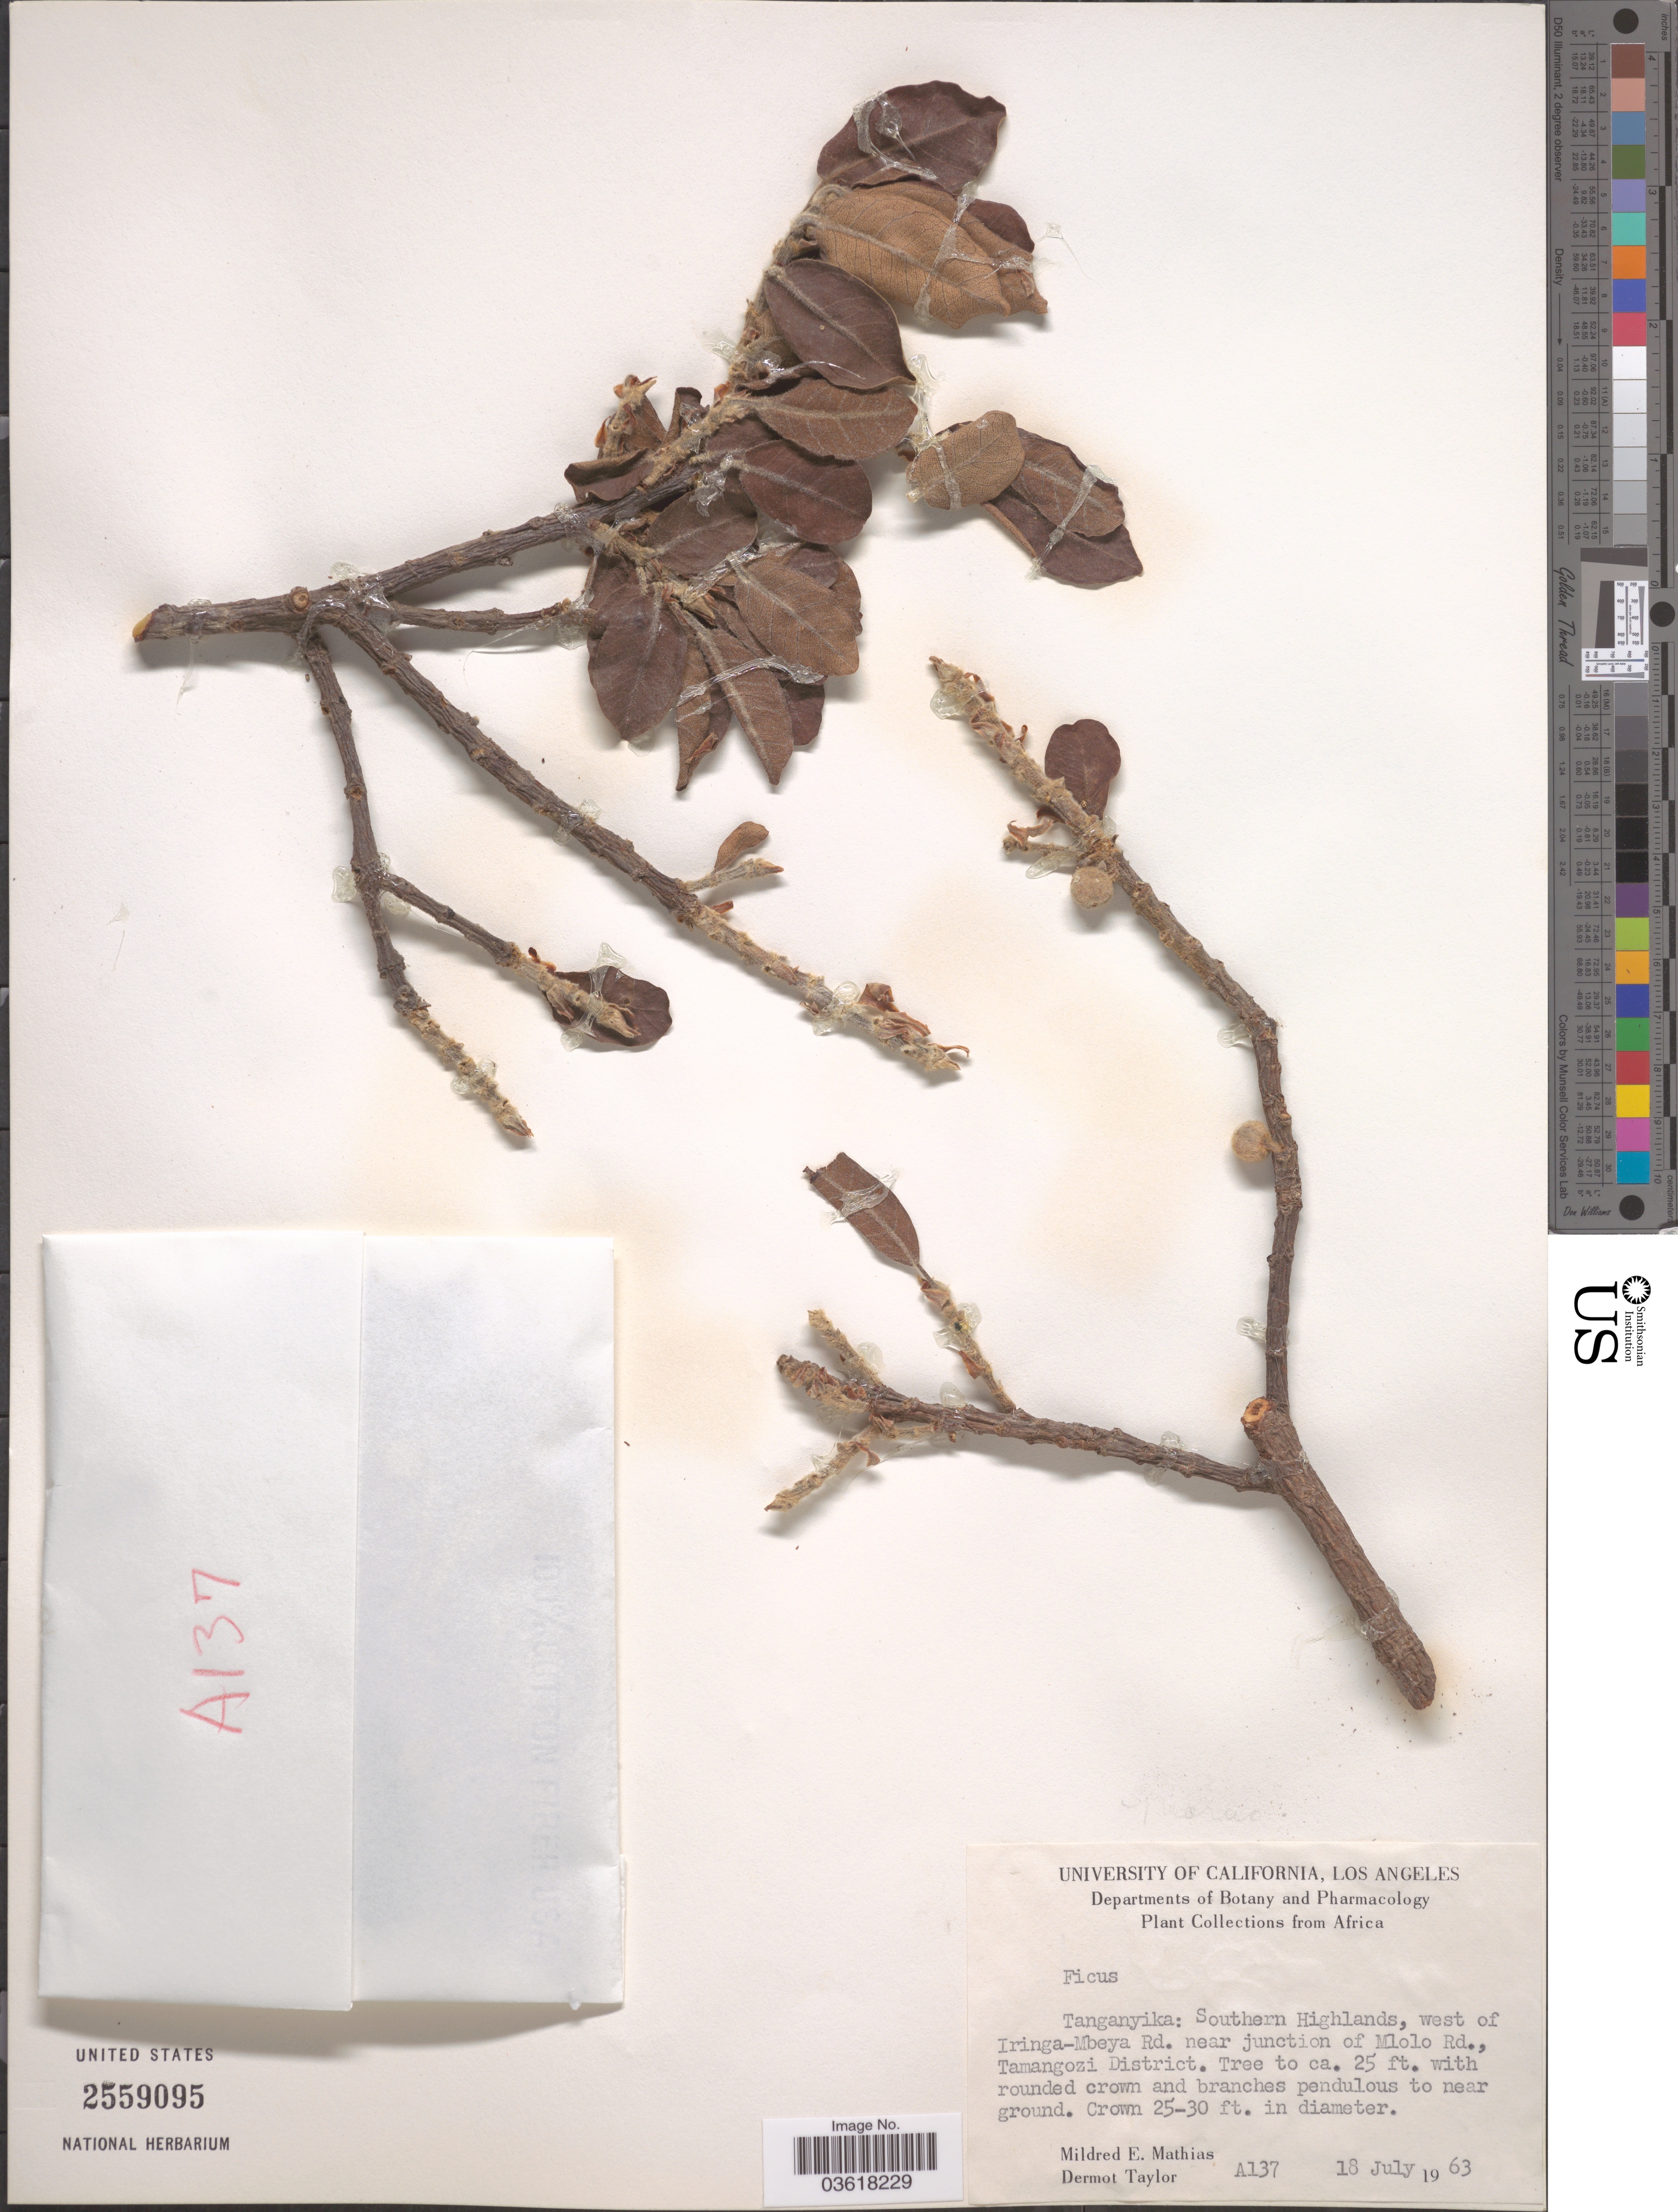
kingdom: Plantae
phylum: Tracheophyta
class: Magnoliopsida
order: Rosales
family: Moraceae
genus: Ficus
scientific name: Ficus sp.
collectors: M. E. Mathias & D. Taylor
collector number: A137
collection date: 1963-07-18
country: Tanzania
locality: Tanganyika: Southern Highlands, west of Iringa-Mbeya Rd. near junction of Mololo Rd., Tamangozi District.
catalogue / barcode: US 2559095